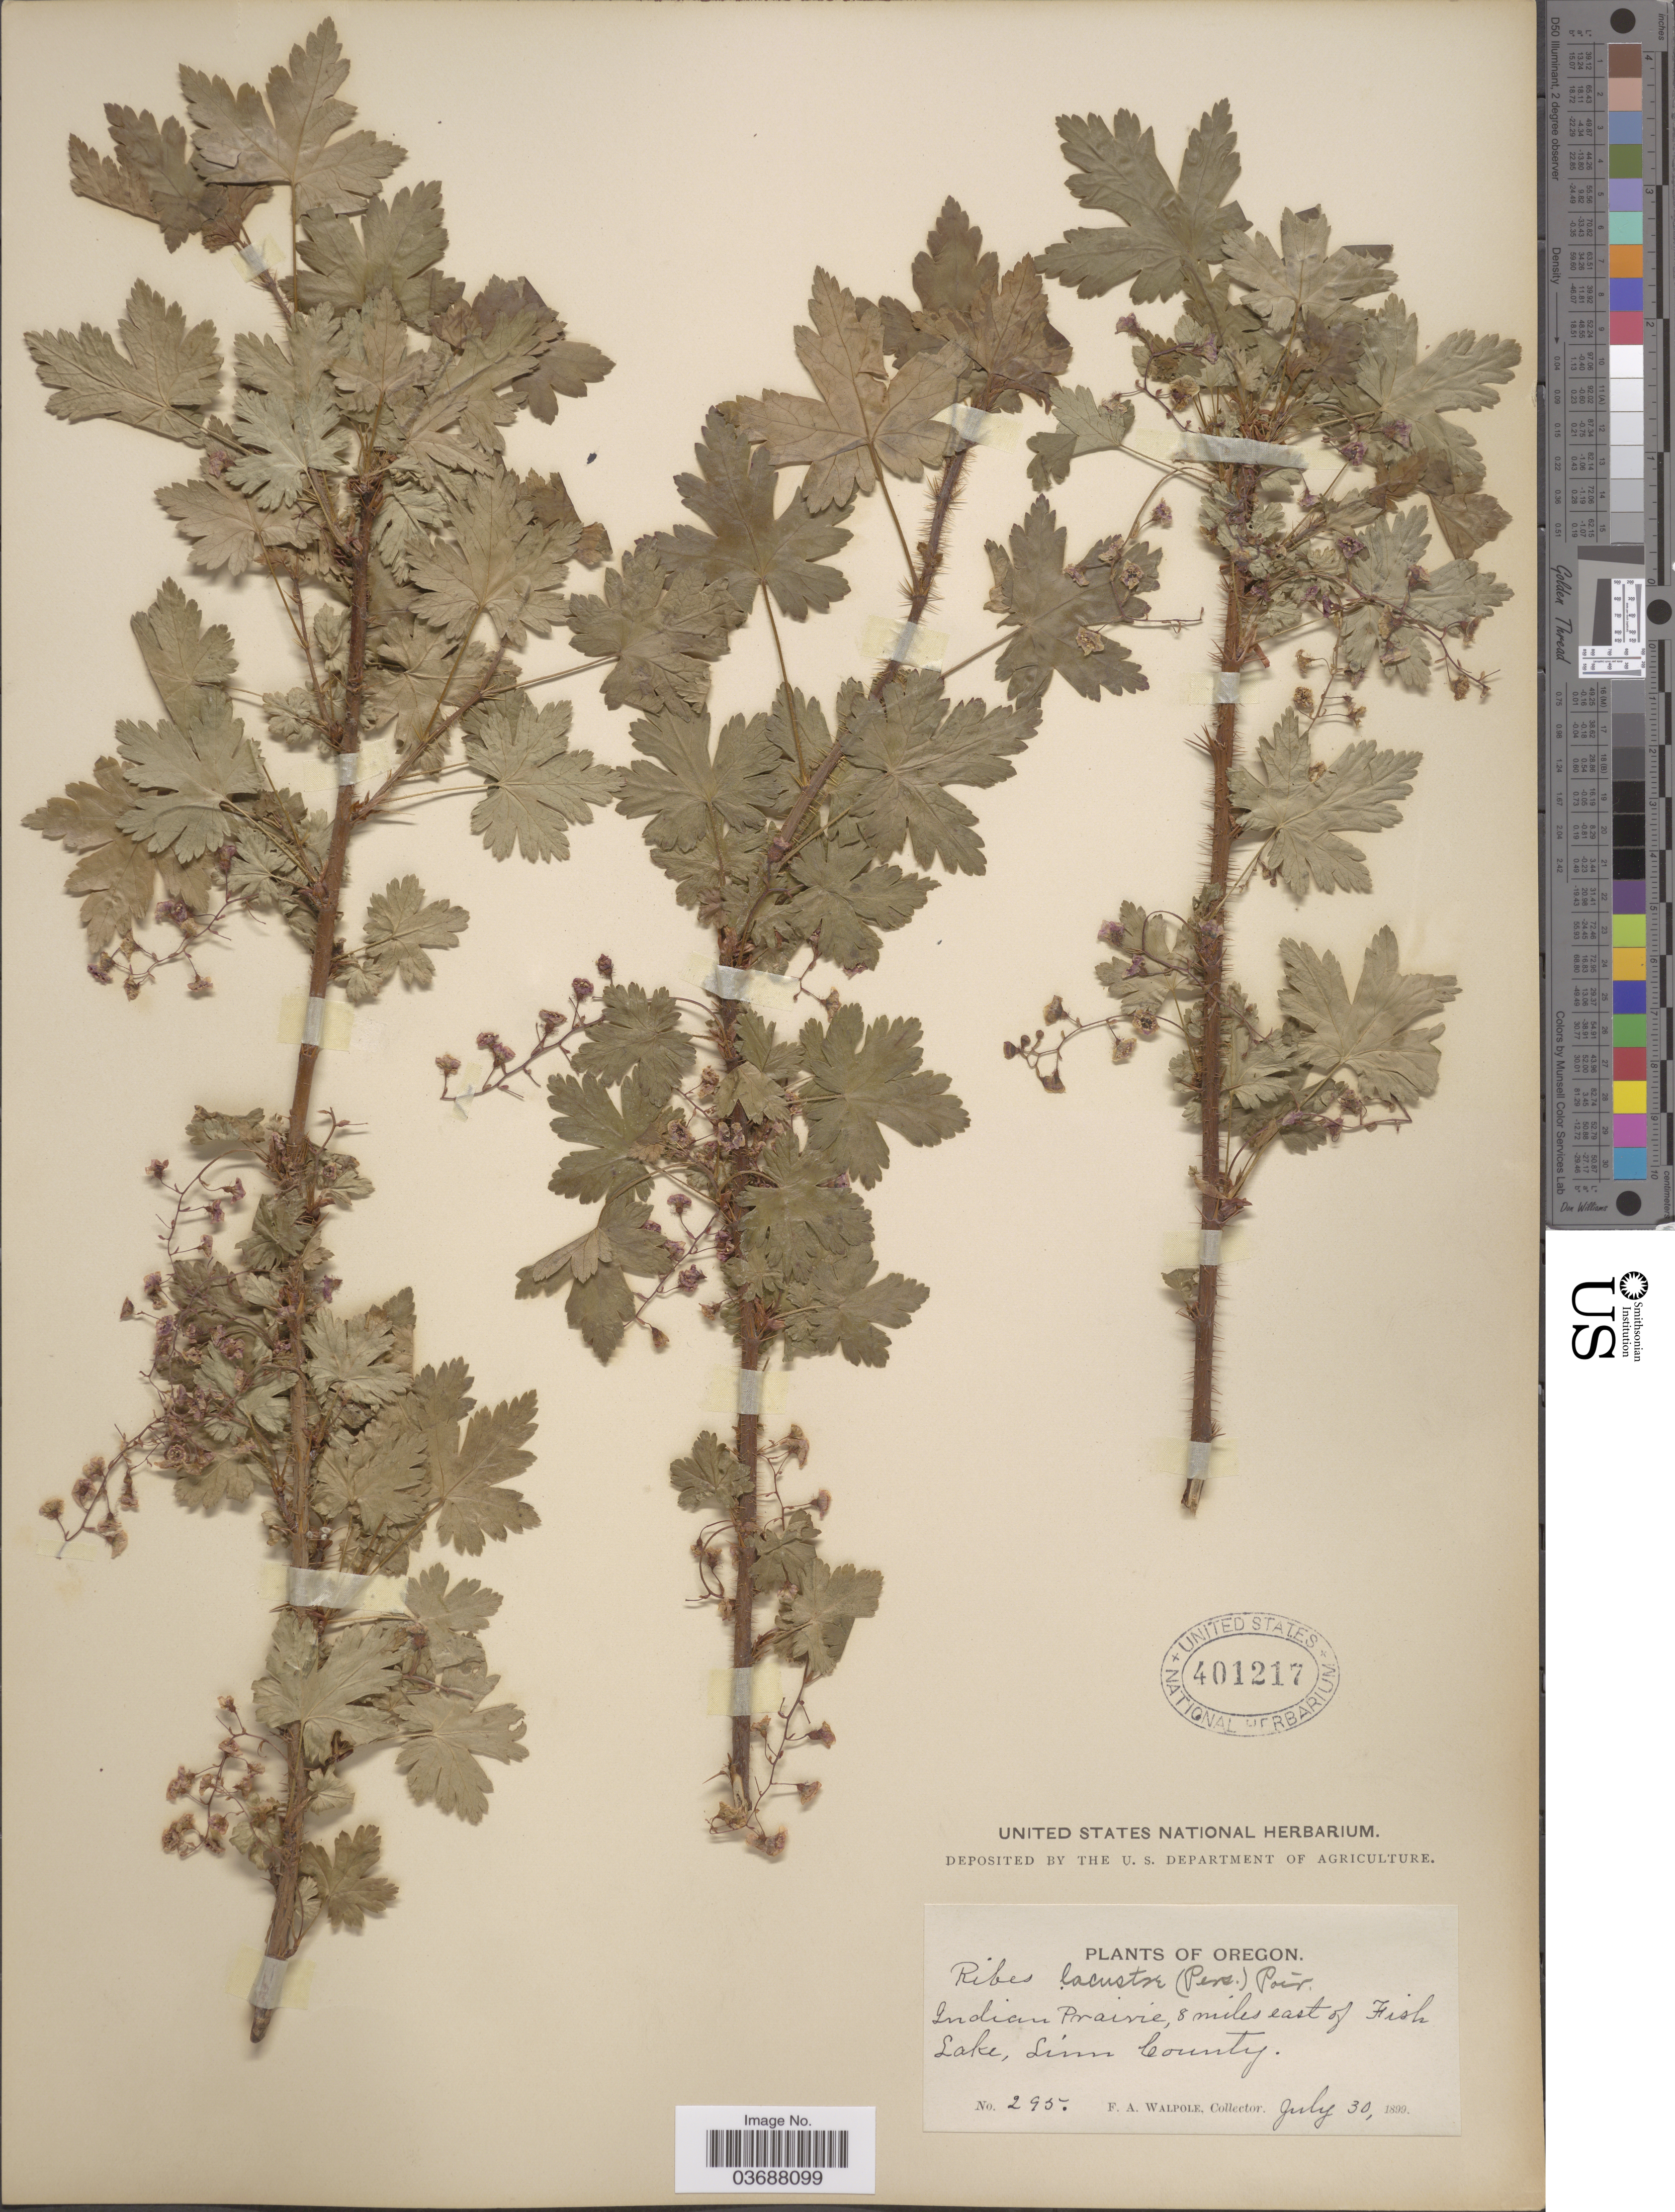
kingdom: Plantae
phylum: Tracheophyta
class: Magnoliopsida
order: Saxifragales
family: Grossulariaceae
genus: Ribes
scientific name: Ribes lacustre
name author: (Pers.) Poir.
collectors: F. Walpole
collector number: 295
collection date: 1899-07-30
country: United States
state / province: Oregon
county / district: Linn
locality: Indian Prairie, 8 miles east of Fish Lake, Linn County.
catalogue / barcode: US 401217